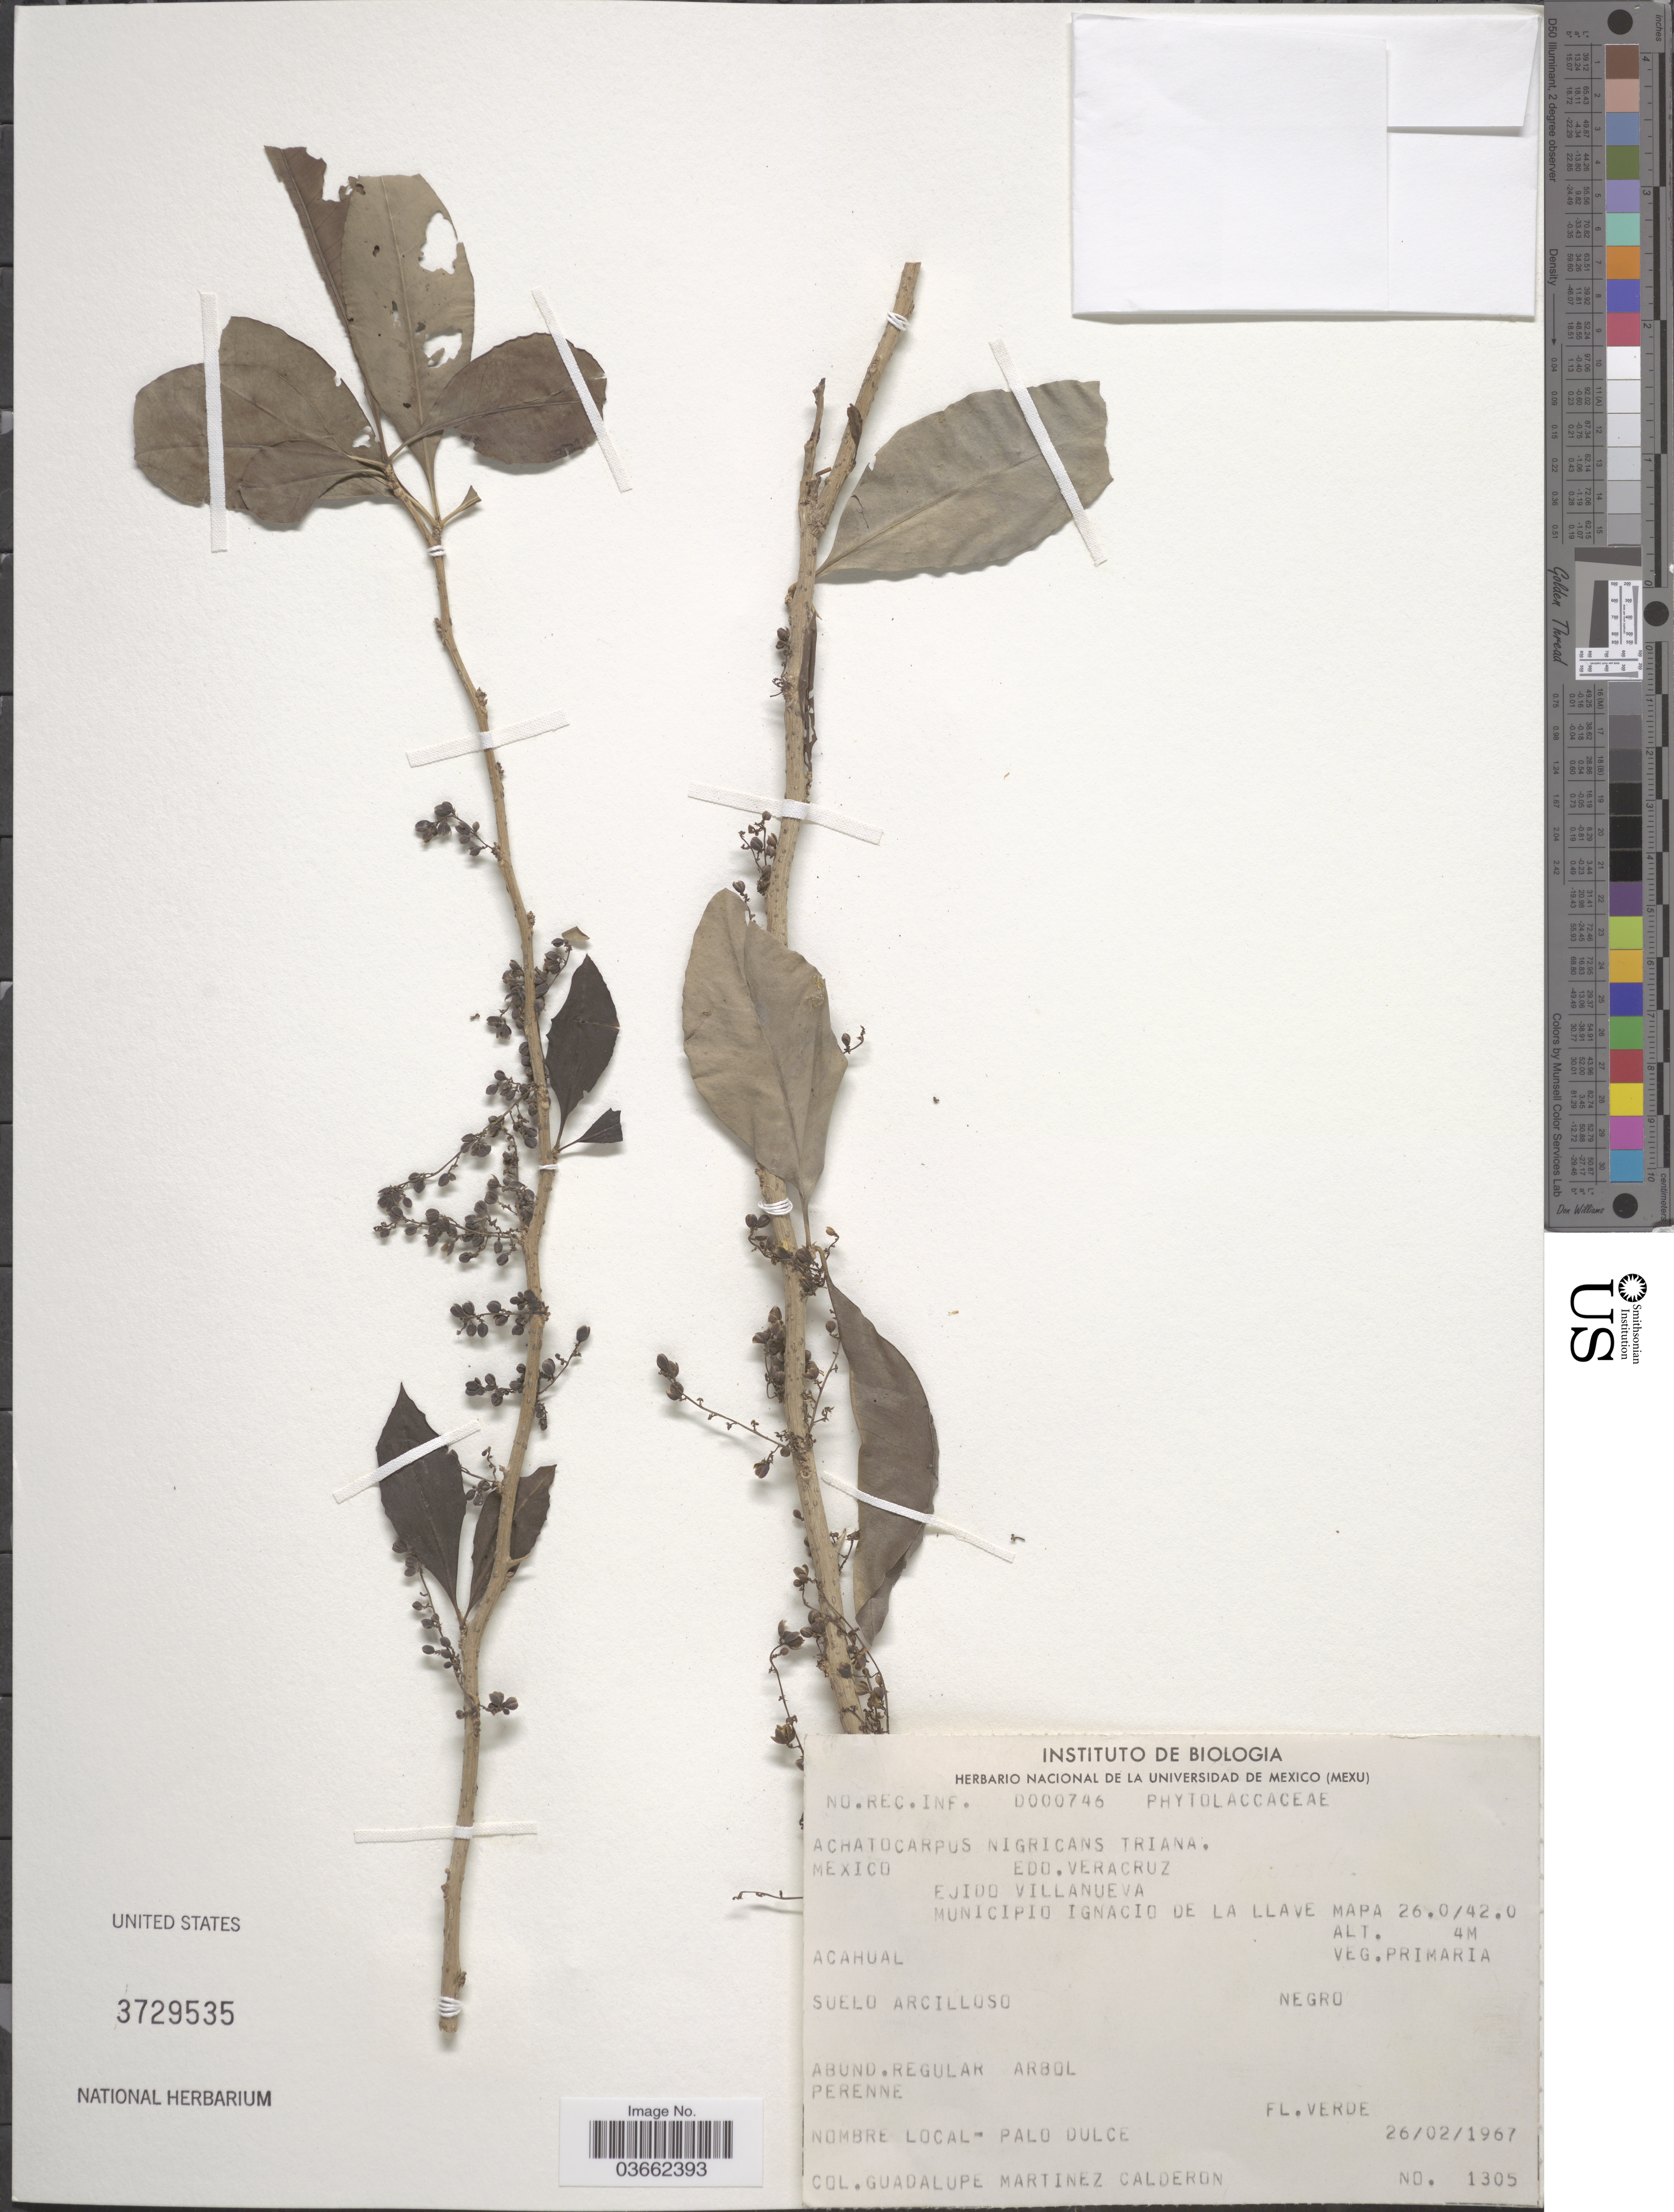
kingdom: Plantae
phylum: Tracheophyta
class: Magnoliopsida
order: Caryophyllales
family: Achatocarpaceae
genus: Achatocarpus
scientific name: Achatocarpus nigricans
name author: Triana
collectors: G. Martinez-C.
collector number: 1305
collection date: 1967-02-26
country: Mexico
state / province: Veracruz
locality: Edo. Veracruz, Ejido Villanueva, Municipio Ignacio de La Llave Mapa 26.0/42.0.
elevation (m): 4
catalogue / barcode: US 3729535